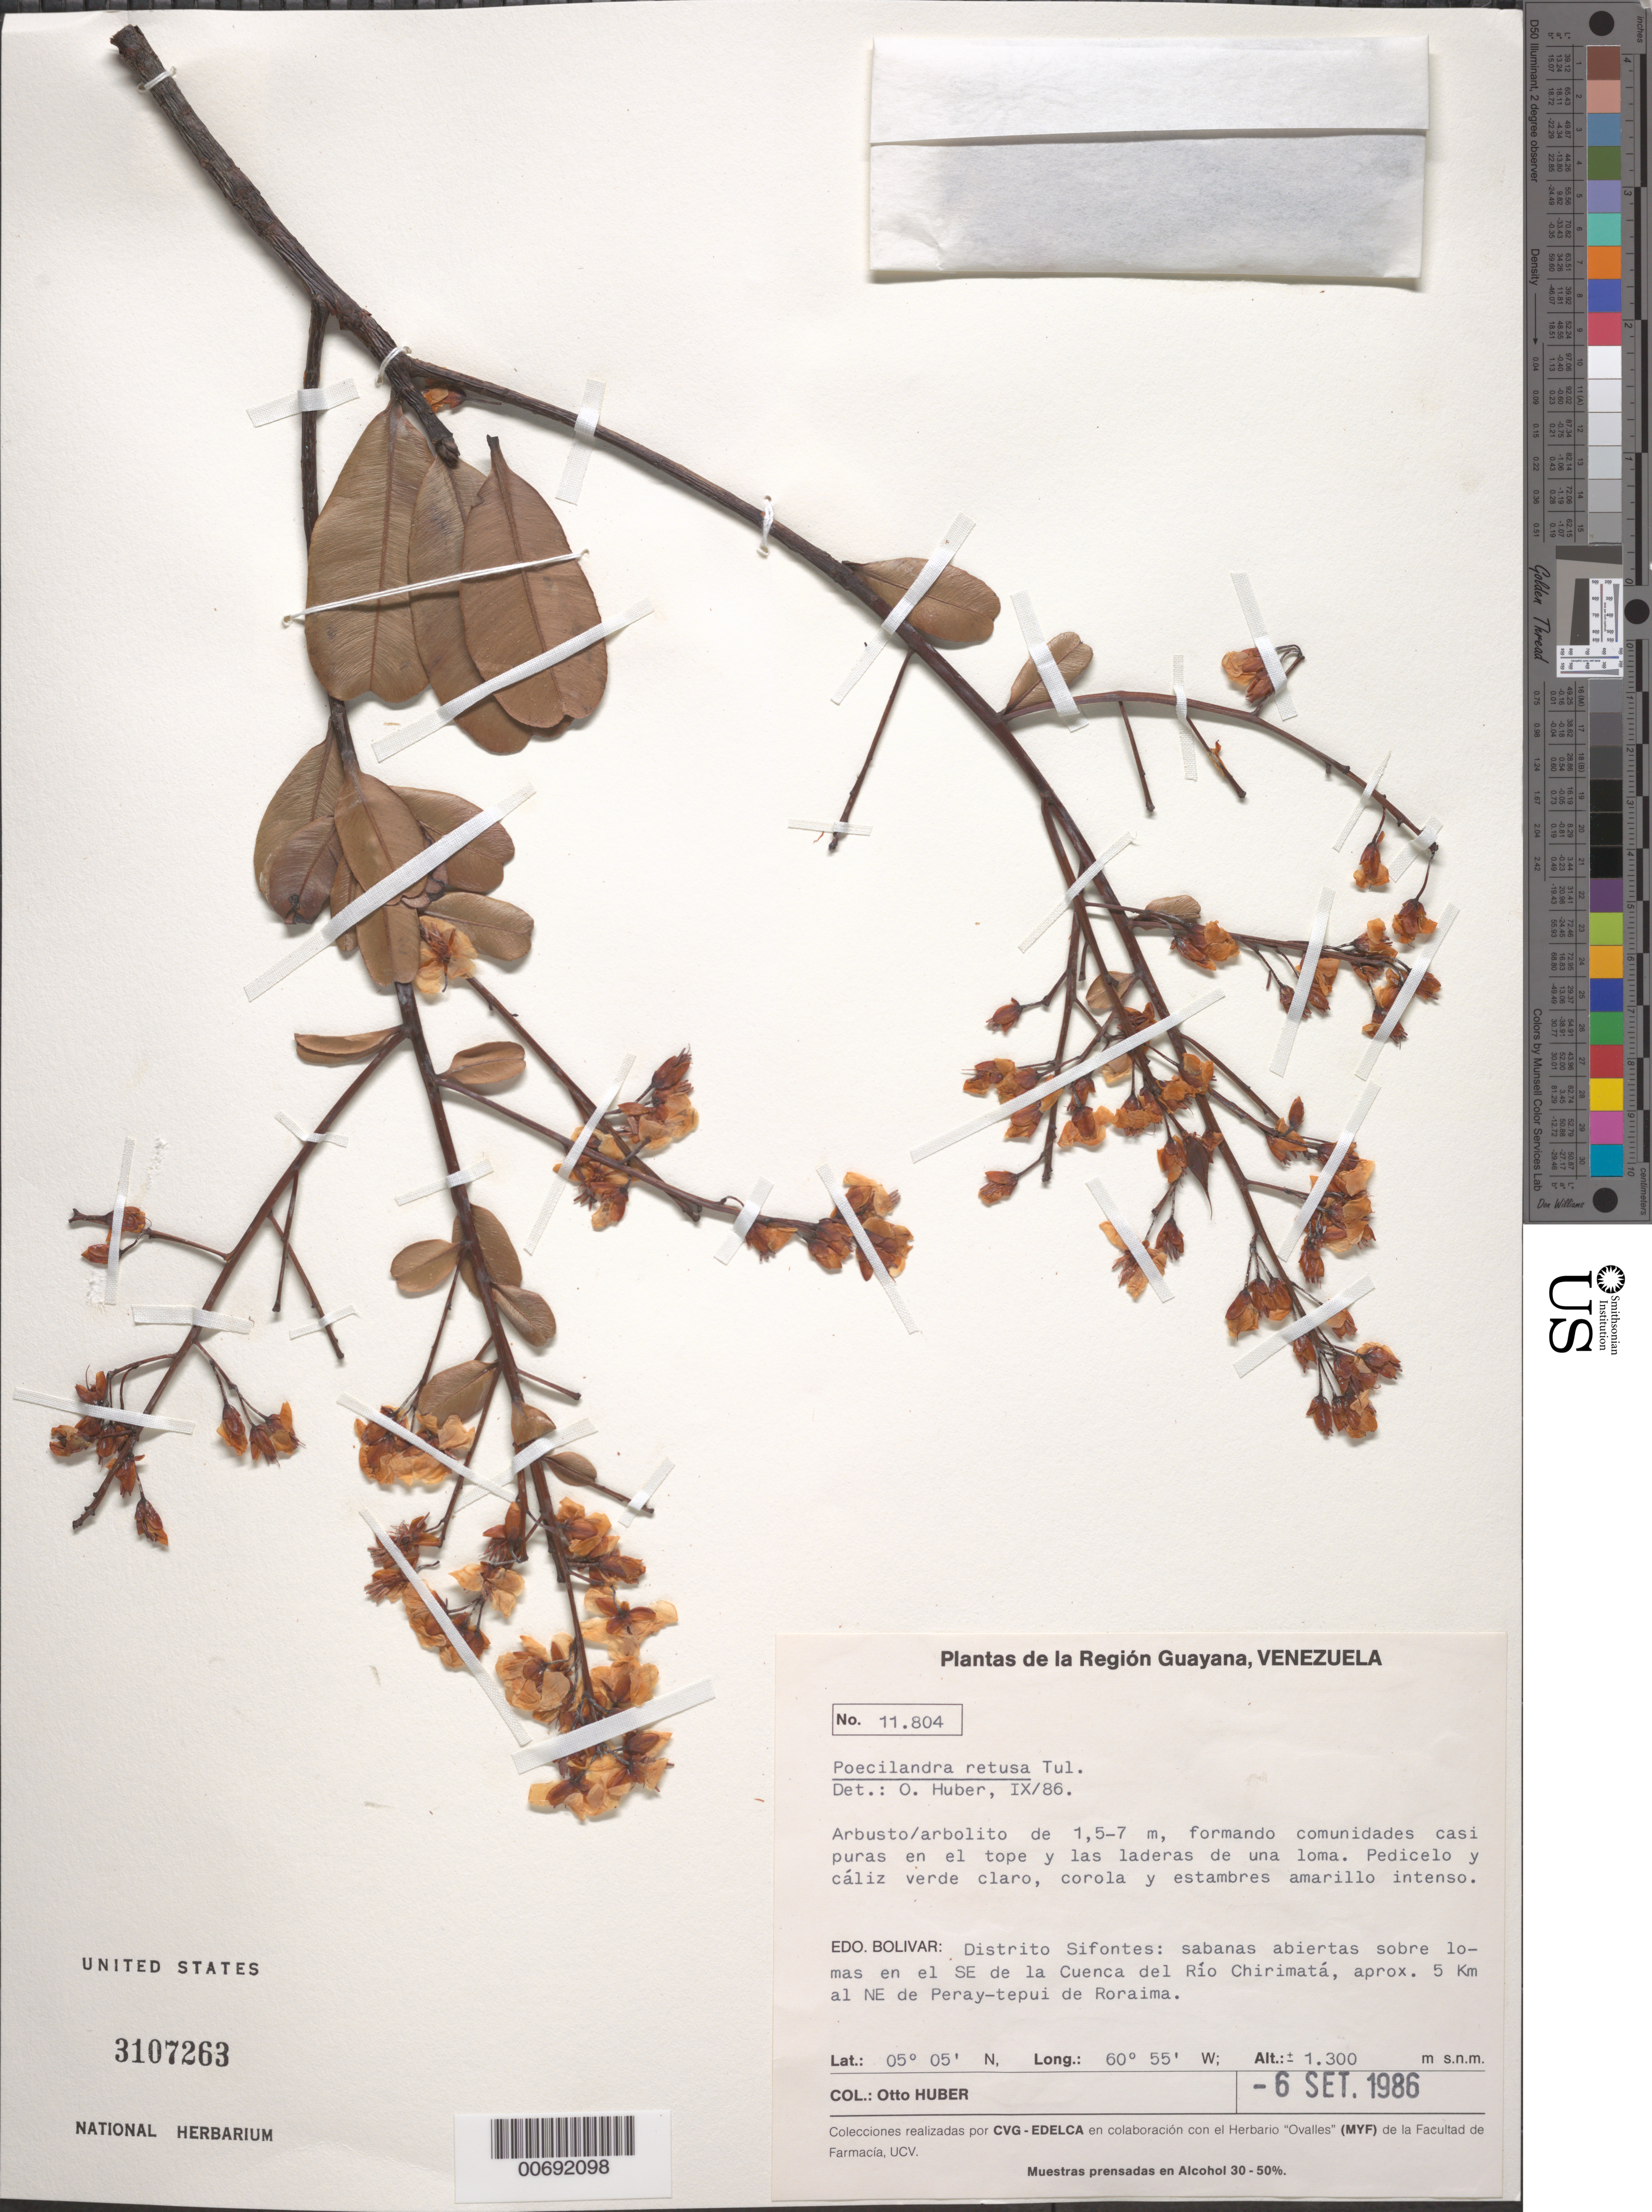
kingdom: Plantae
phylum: Tracheophyta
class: Magnoliopsida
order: Malpighiales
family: Ochnaceae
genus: Poecilandra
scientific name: Poecilandra retusa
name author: Tul.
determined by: Huber, Otto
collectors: O. Huber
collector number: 11804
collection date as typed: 6-Sep-86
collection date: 1986-09-06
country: Venezuela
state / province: Bolívar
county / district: Sifontes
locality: Cuenca del Río Chirimata, SE of, 5 km NE of Peray-tepuí de Roraima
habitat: Sabanas abiertas sobr lomas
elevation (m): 1300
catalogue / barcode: US 3107263